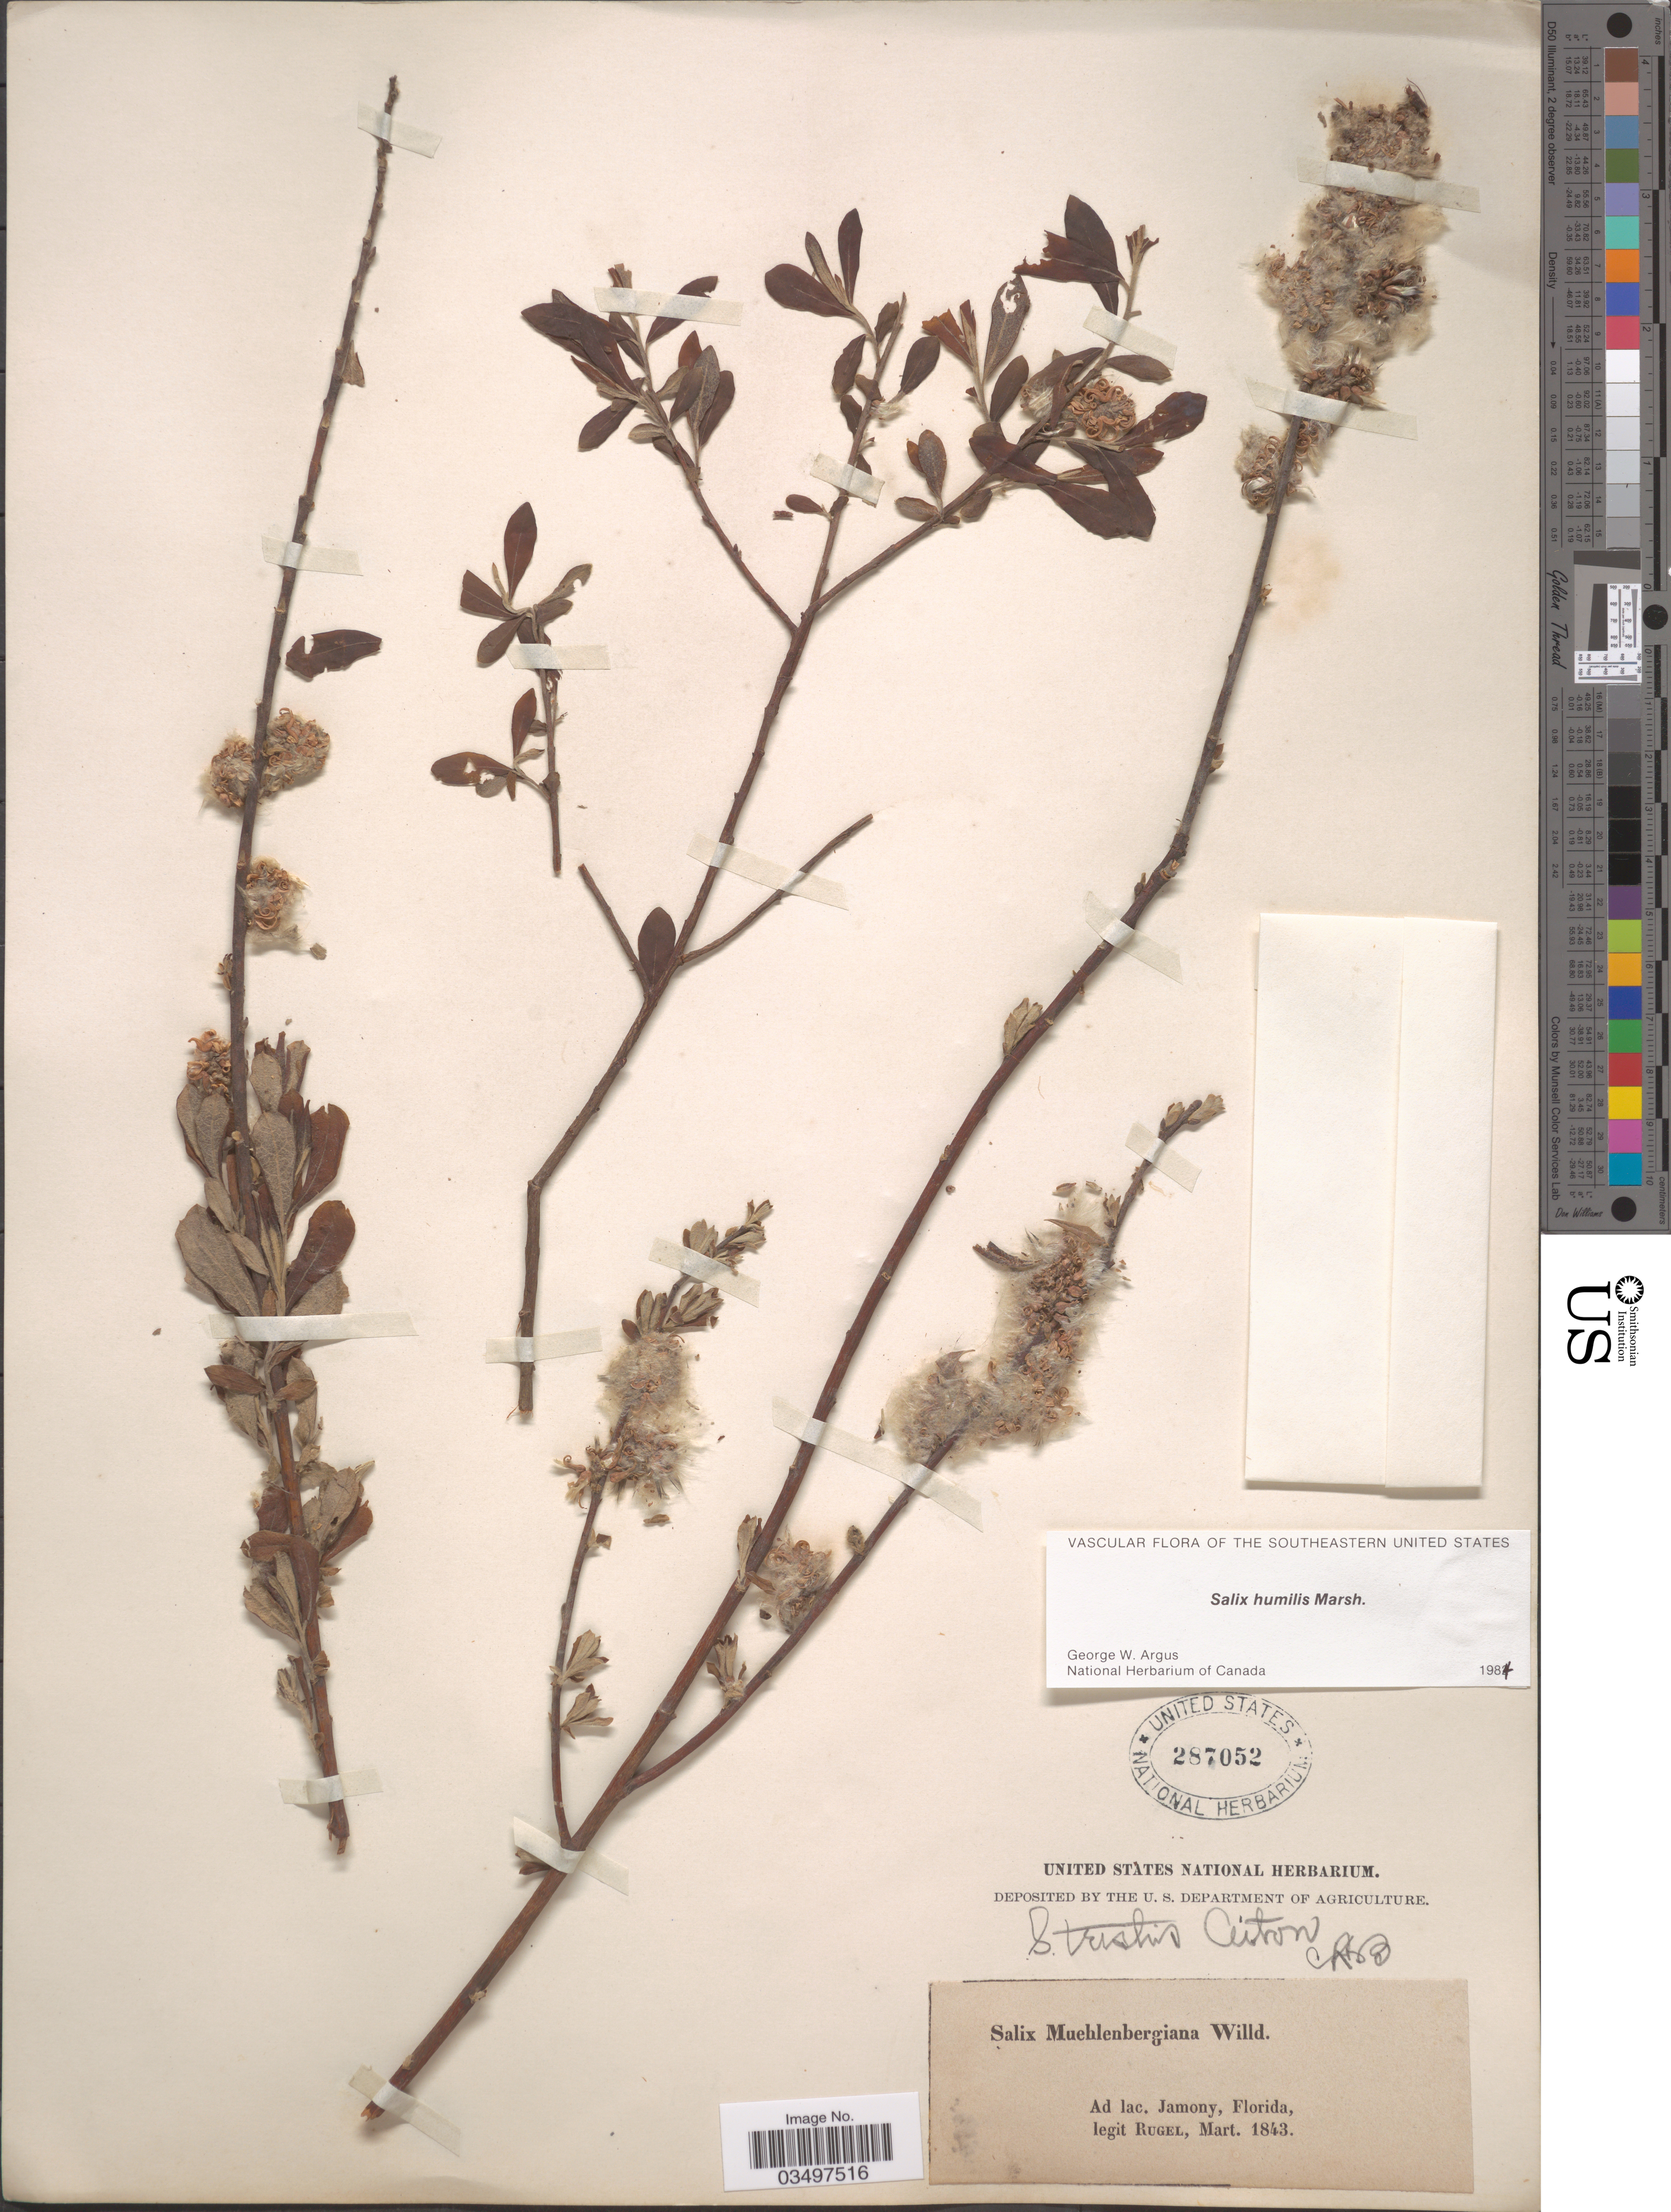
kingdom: Plantae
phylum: Tracheophyta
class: Magnoliopsida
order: Malpighiales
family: Salicaceae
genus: Salix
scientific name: Salix humilis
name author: Marshall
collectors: Rugel, --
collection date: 1843-03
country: United States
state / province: Florida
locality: Ad lac. Jamony. [unsure placement]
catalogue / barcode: US 287052